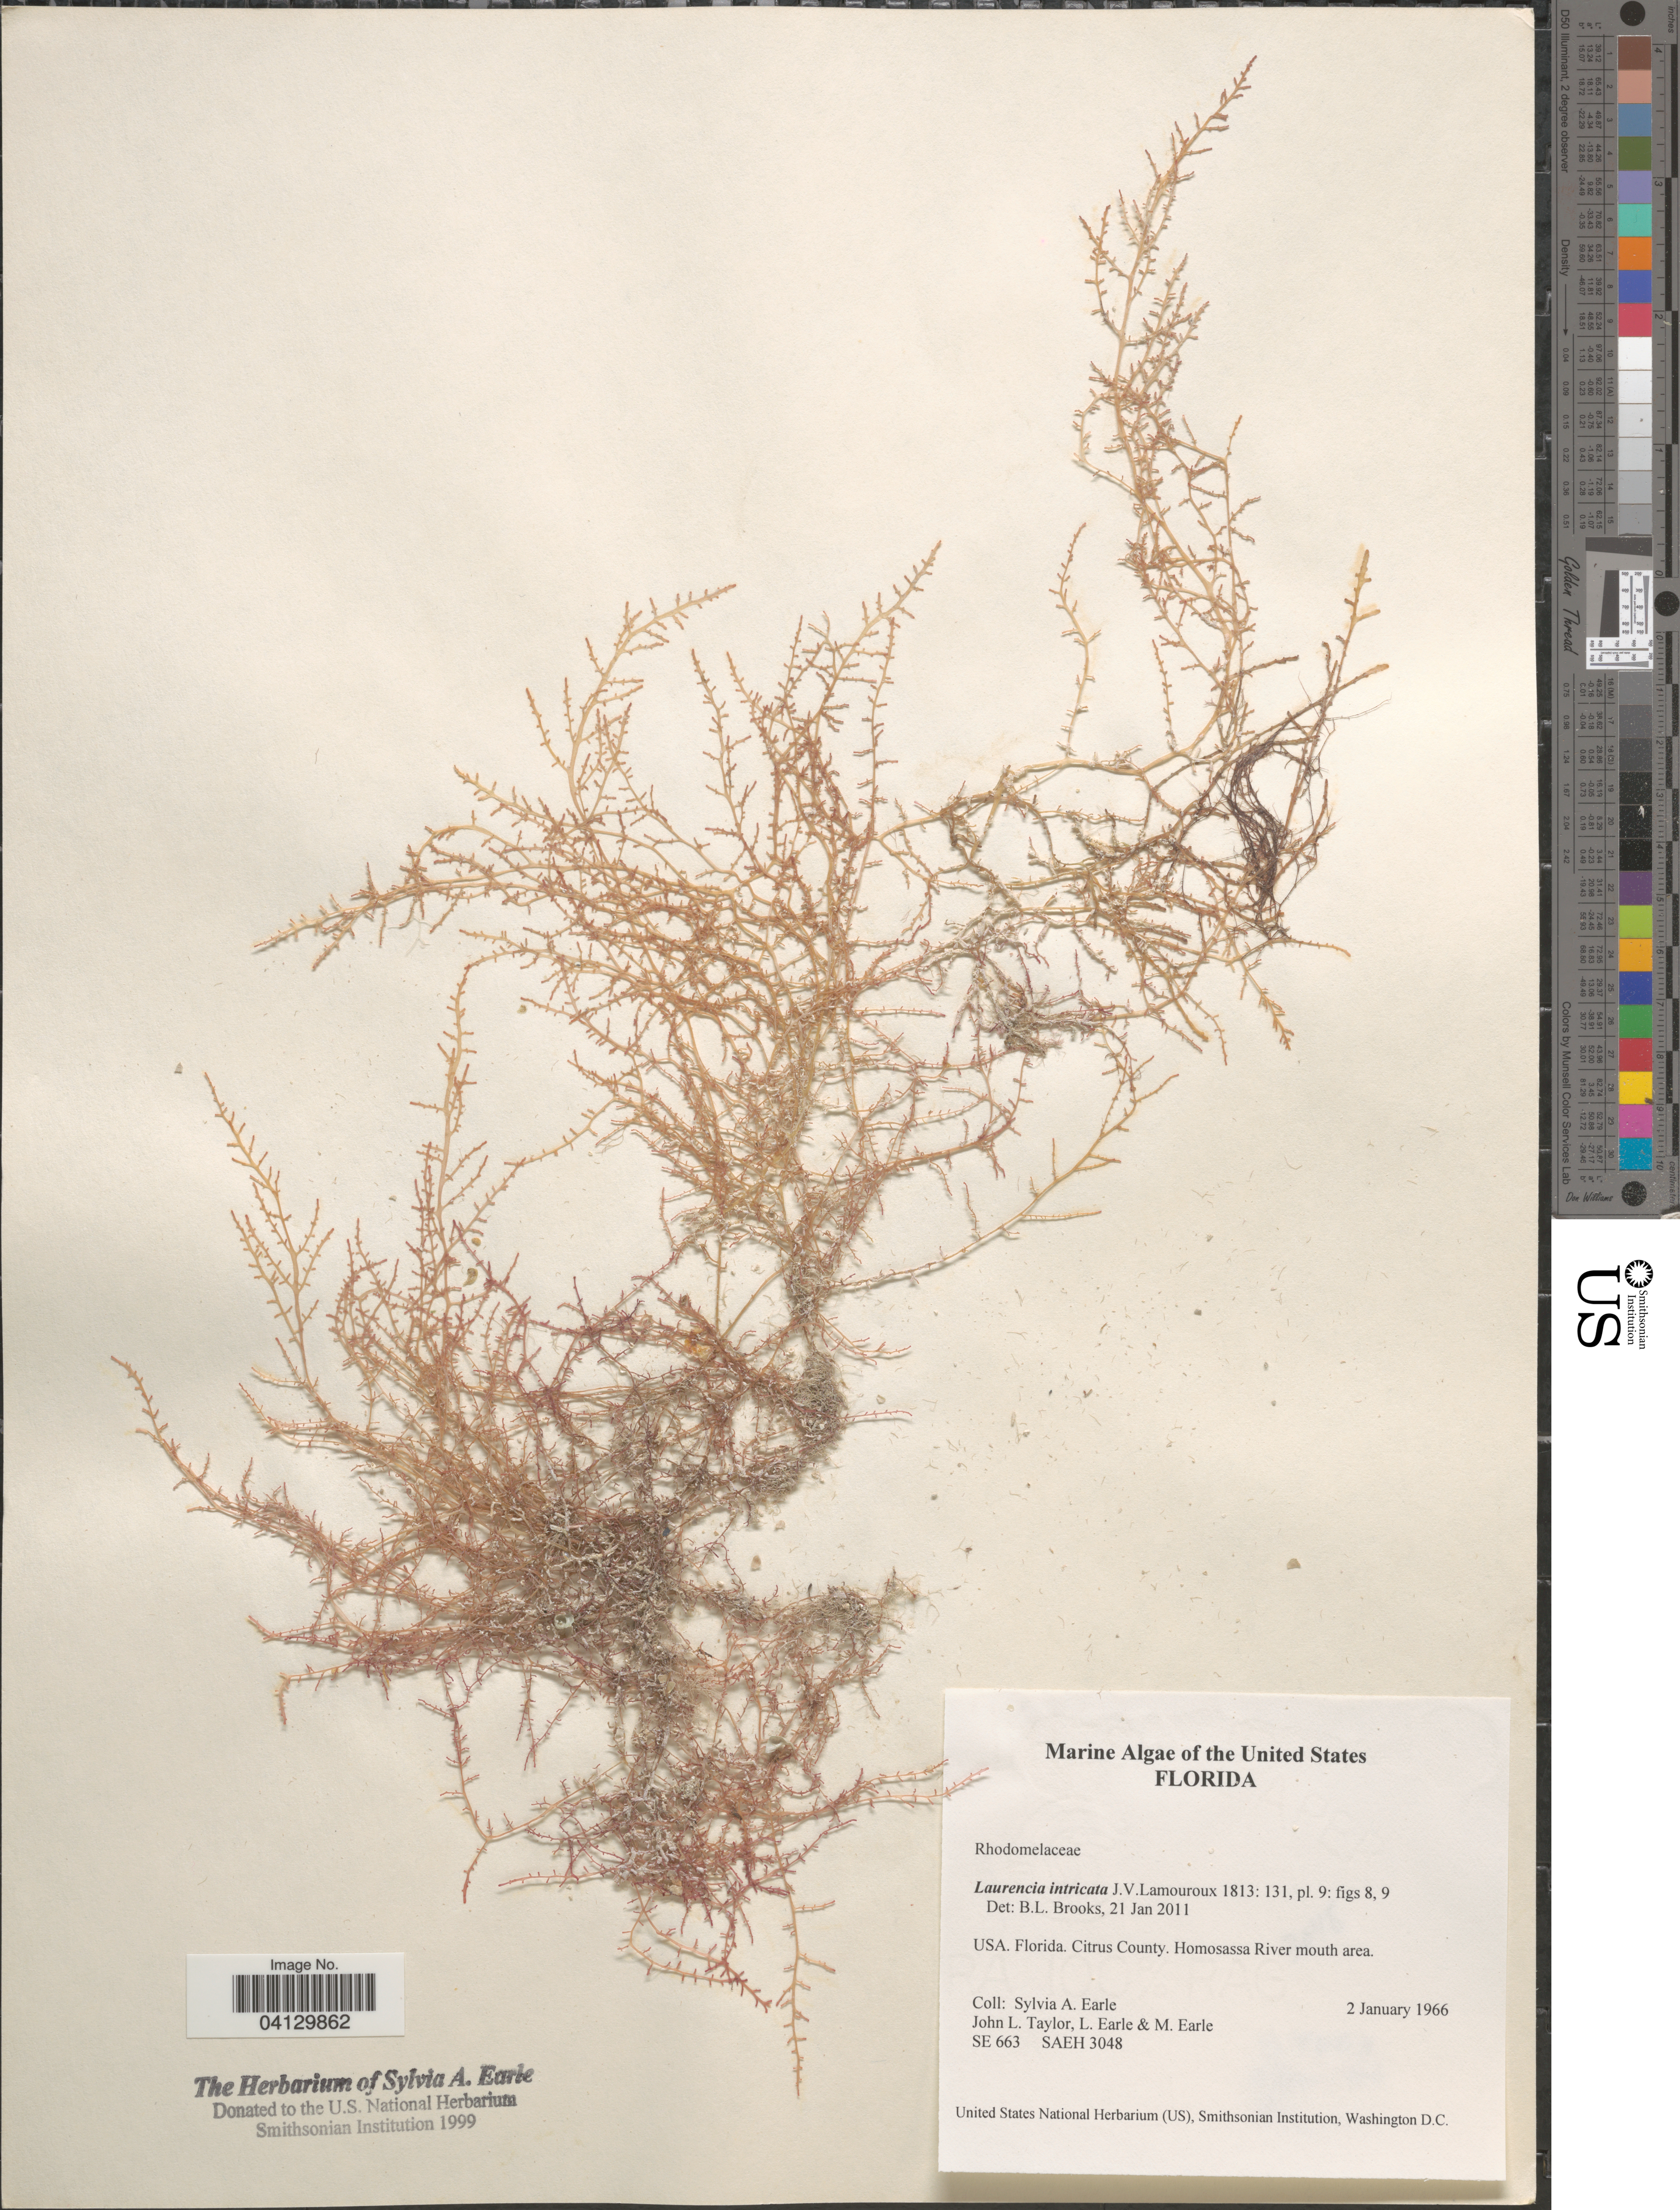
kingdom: Plantae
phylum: Rhodophyta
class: Florideophyceae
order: Ceramiales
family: Rhodomelaceae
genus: Laurencia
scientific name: Laurencia intricata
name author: J.V.Lamouroux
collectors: S. A. Earle, J. L. Taylor, L. Earle & M. Earle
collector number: SE663/SAEH3048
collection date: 1966-01-02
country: United States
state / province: Florida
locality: Citrus County. Homosassa River mouth area.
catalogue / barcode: US 328700